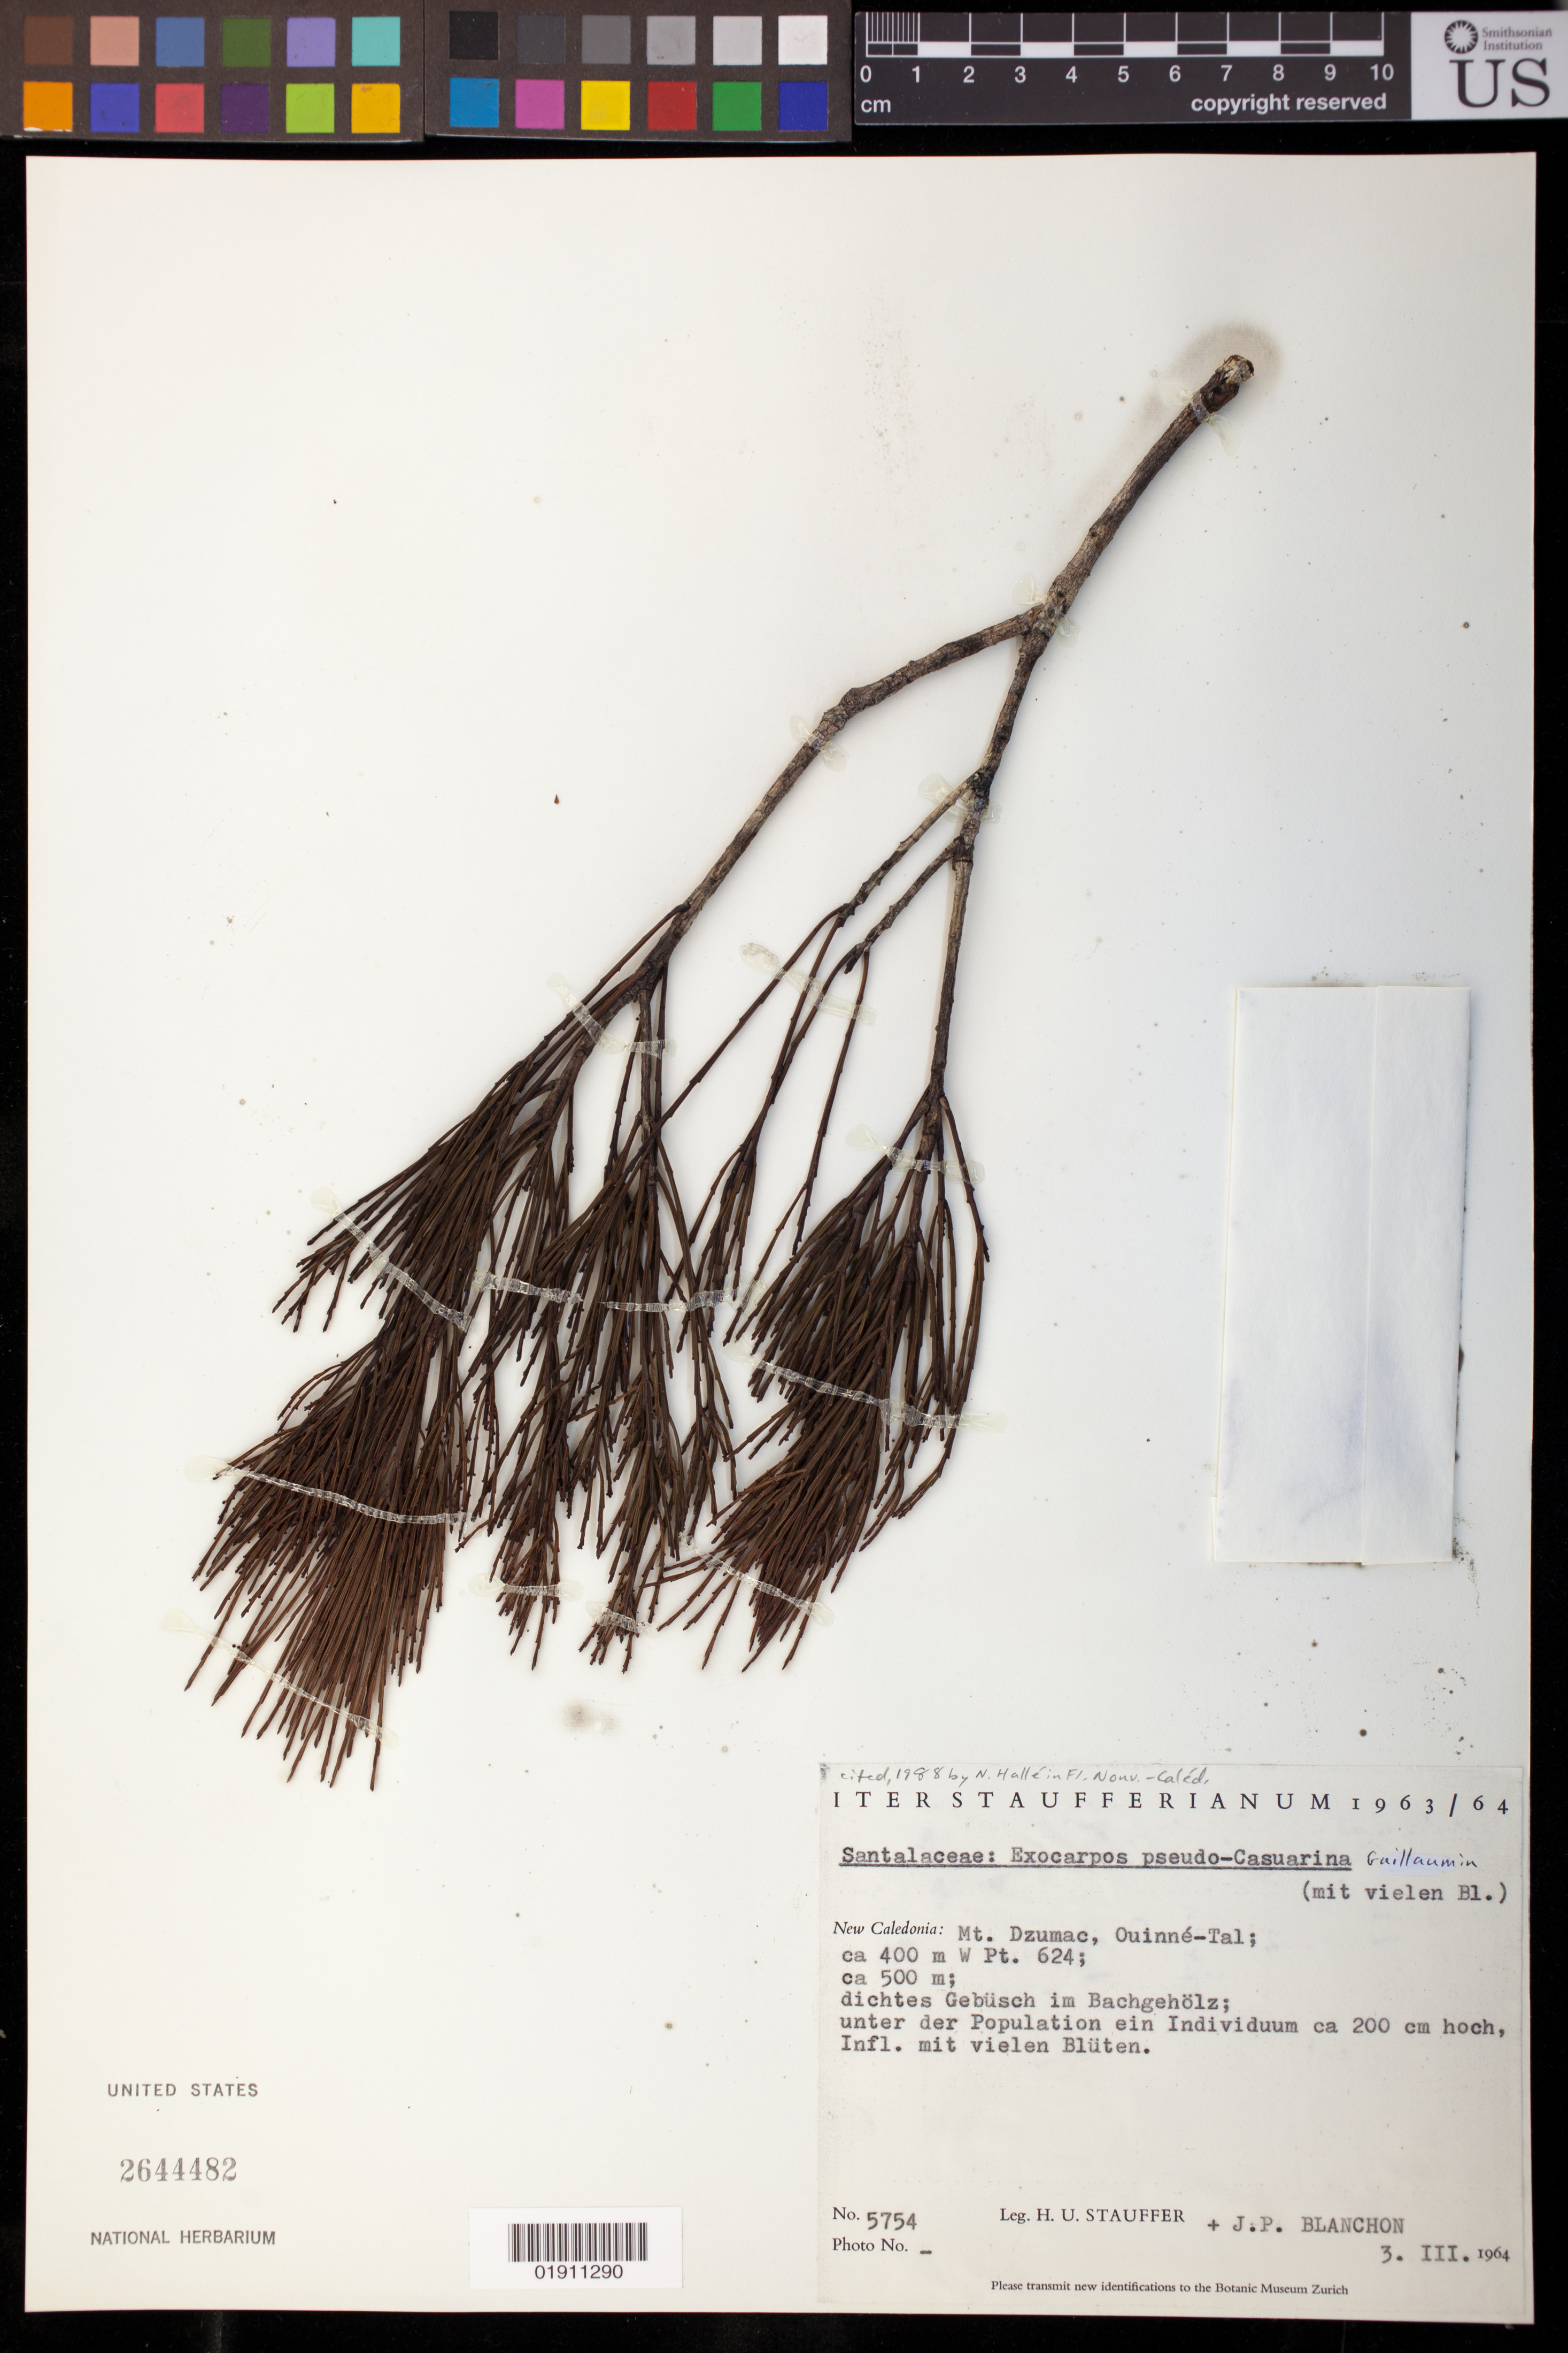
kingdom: Plantae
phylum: Tracheophyta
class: Magnoliopsida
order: Santalales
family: Santalaceae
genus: Exocarpos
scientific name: Exocarpos pseudocasuarina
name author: Guillaumin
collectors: H. U. Stauffer & J. Blanchon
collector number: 5754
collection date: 1964-03-03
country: New Caledonia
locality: Mt. (Mont) Dzumac, Ouinné-Tal; ca 400 m W Pt. 624; ca 500 m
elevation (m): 400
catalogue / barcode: US 2644482